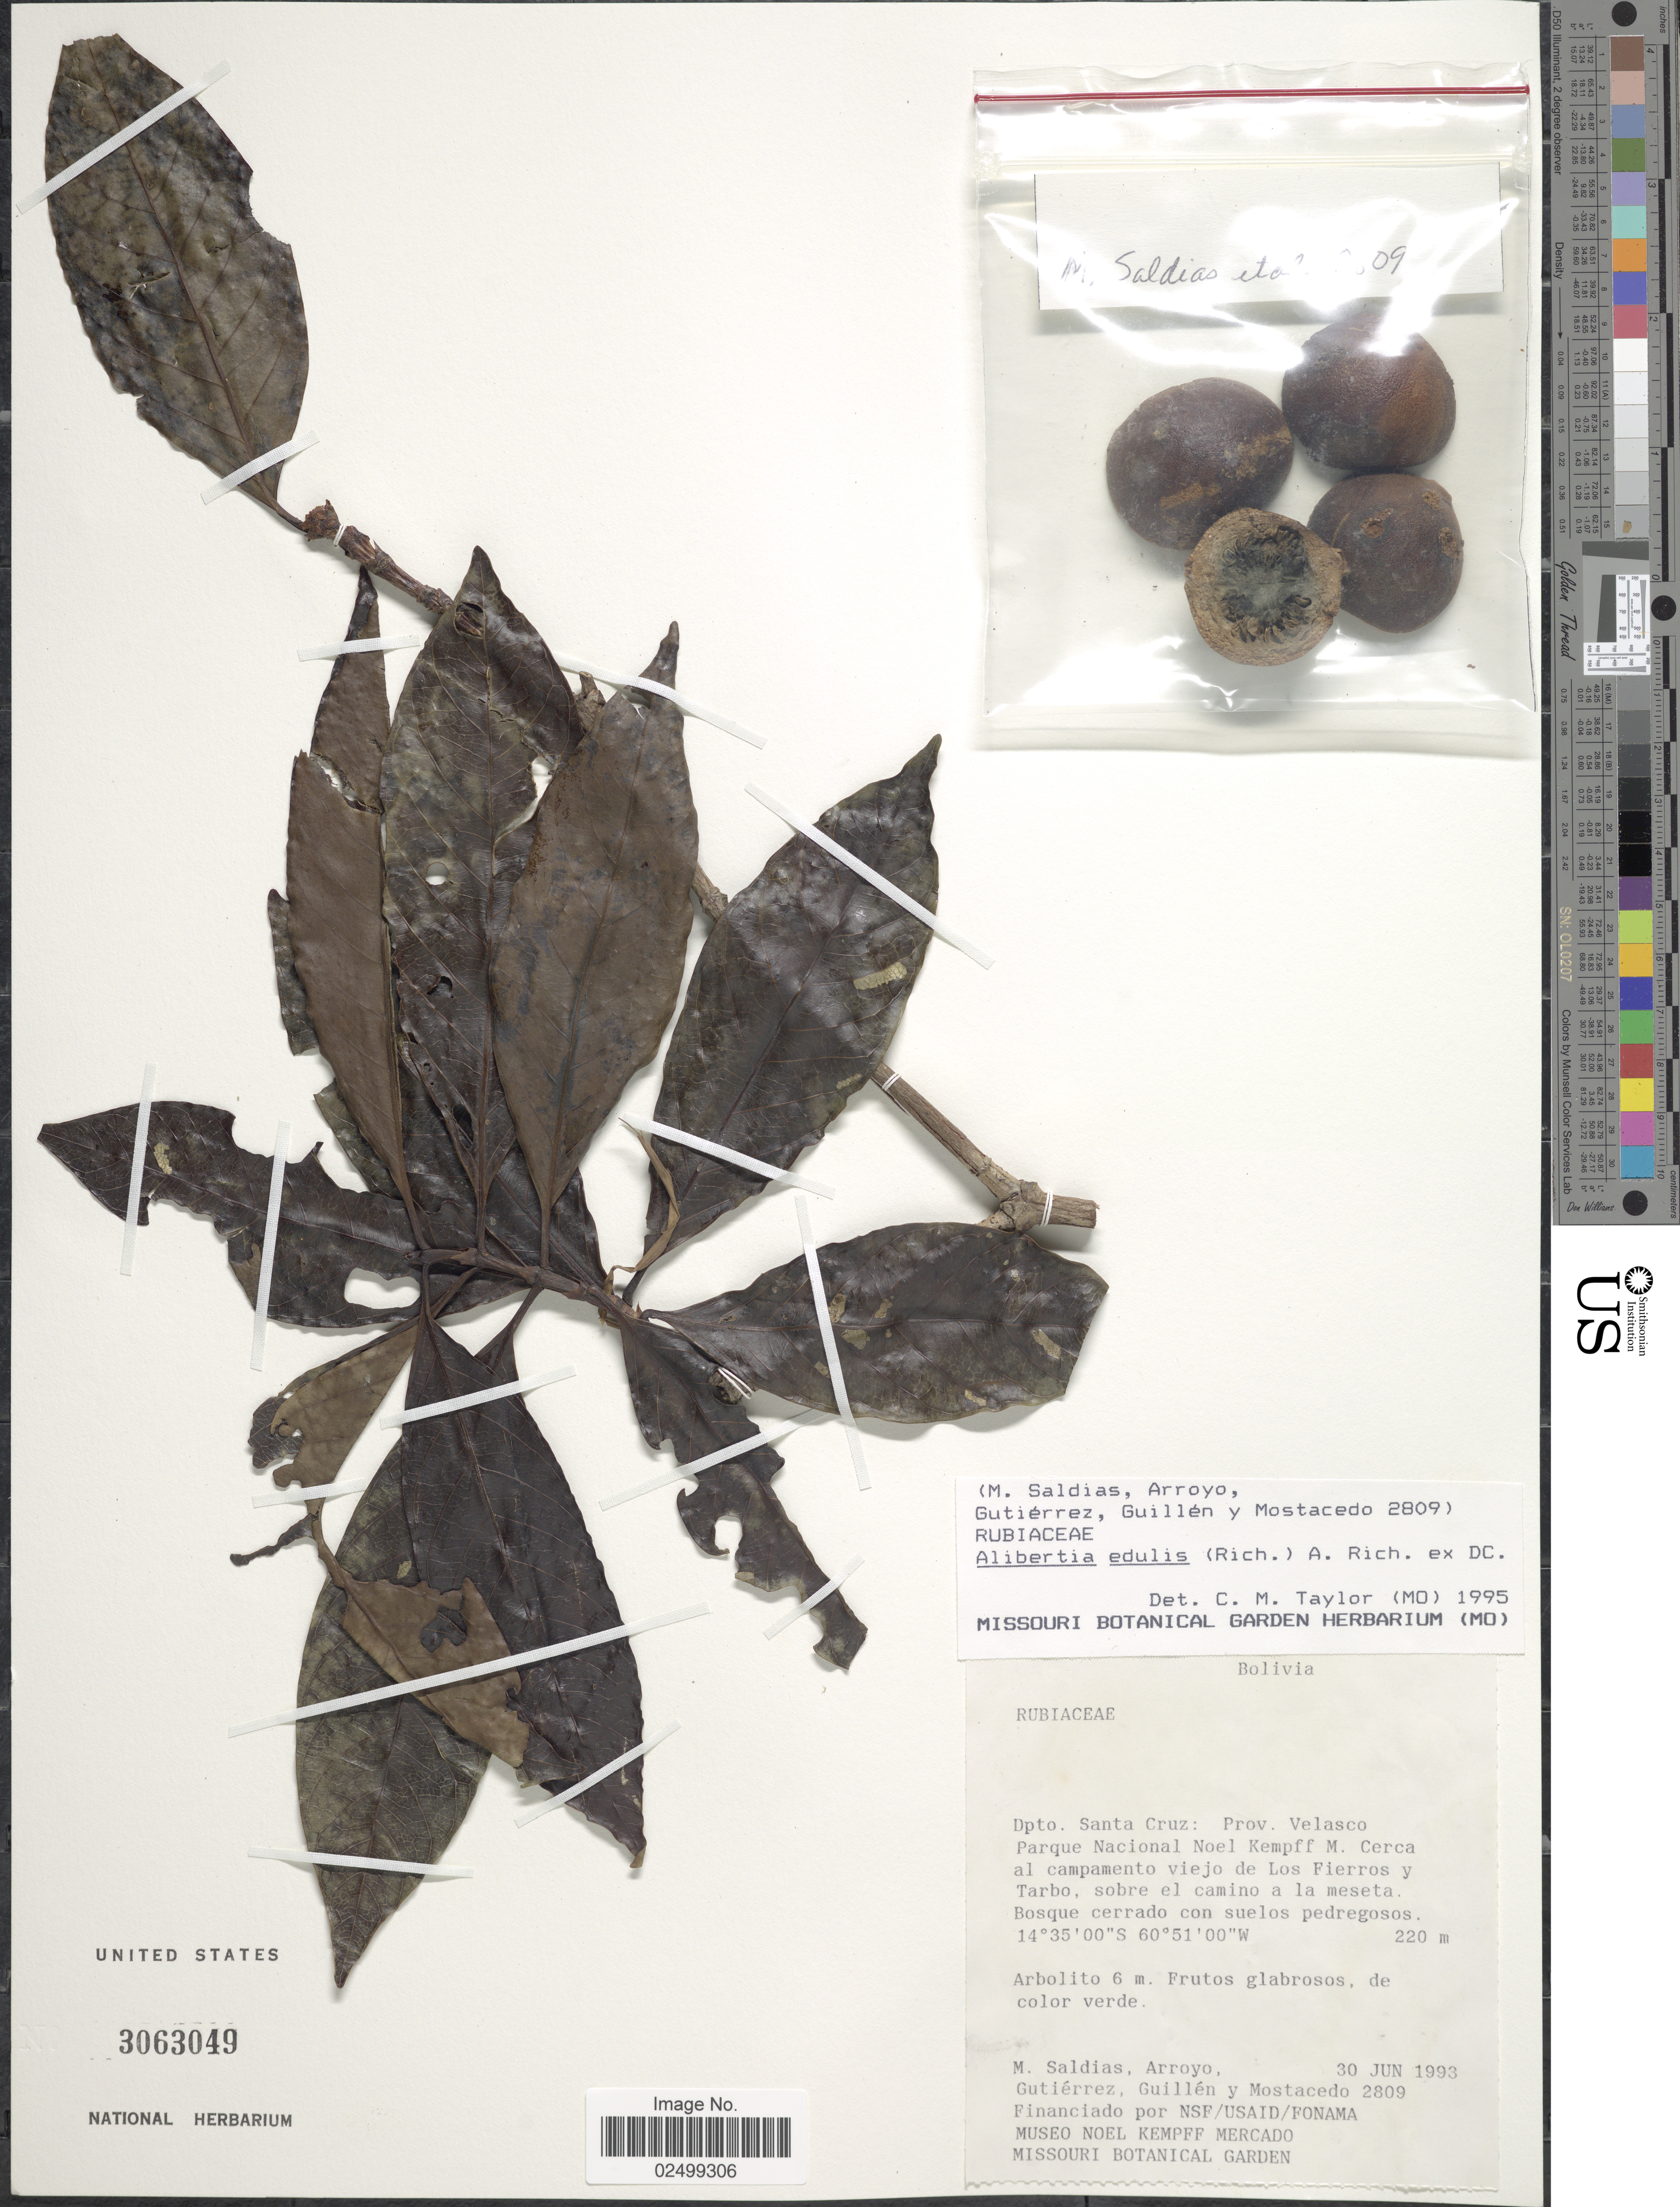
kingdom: Plantae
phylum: Tracheophyta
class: Magnoliopsida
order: Gentianales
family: Rubiaceae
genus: Alibertia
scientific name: Alibertia edulis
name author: (Rich.) A. Rich. ex DC.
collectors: M. Saldias, Arroyo, --, Gutiérrez, --, -- Guillen & Mostacedo, --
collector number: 2809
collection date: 1993-06-30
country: Bolivia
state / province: Santa Cruz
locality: Dpto Santa Cruz: Prov. Velasco Parque Nacional Noel Kempff M Cerca al campamento viejo de Los Fierros y Tarbo, sobre el camino a la meseta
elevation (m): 220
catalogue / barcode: US 3063049